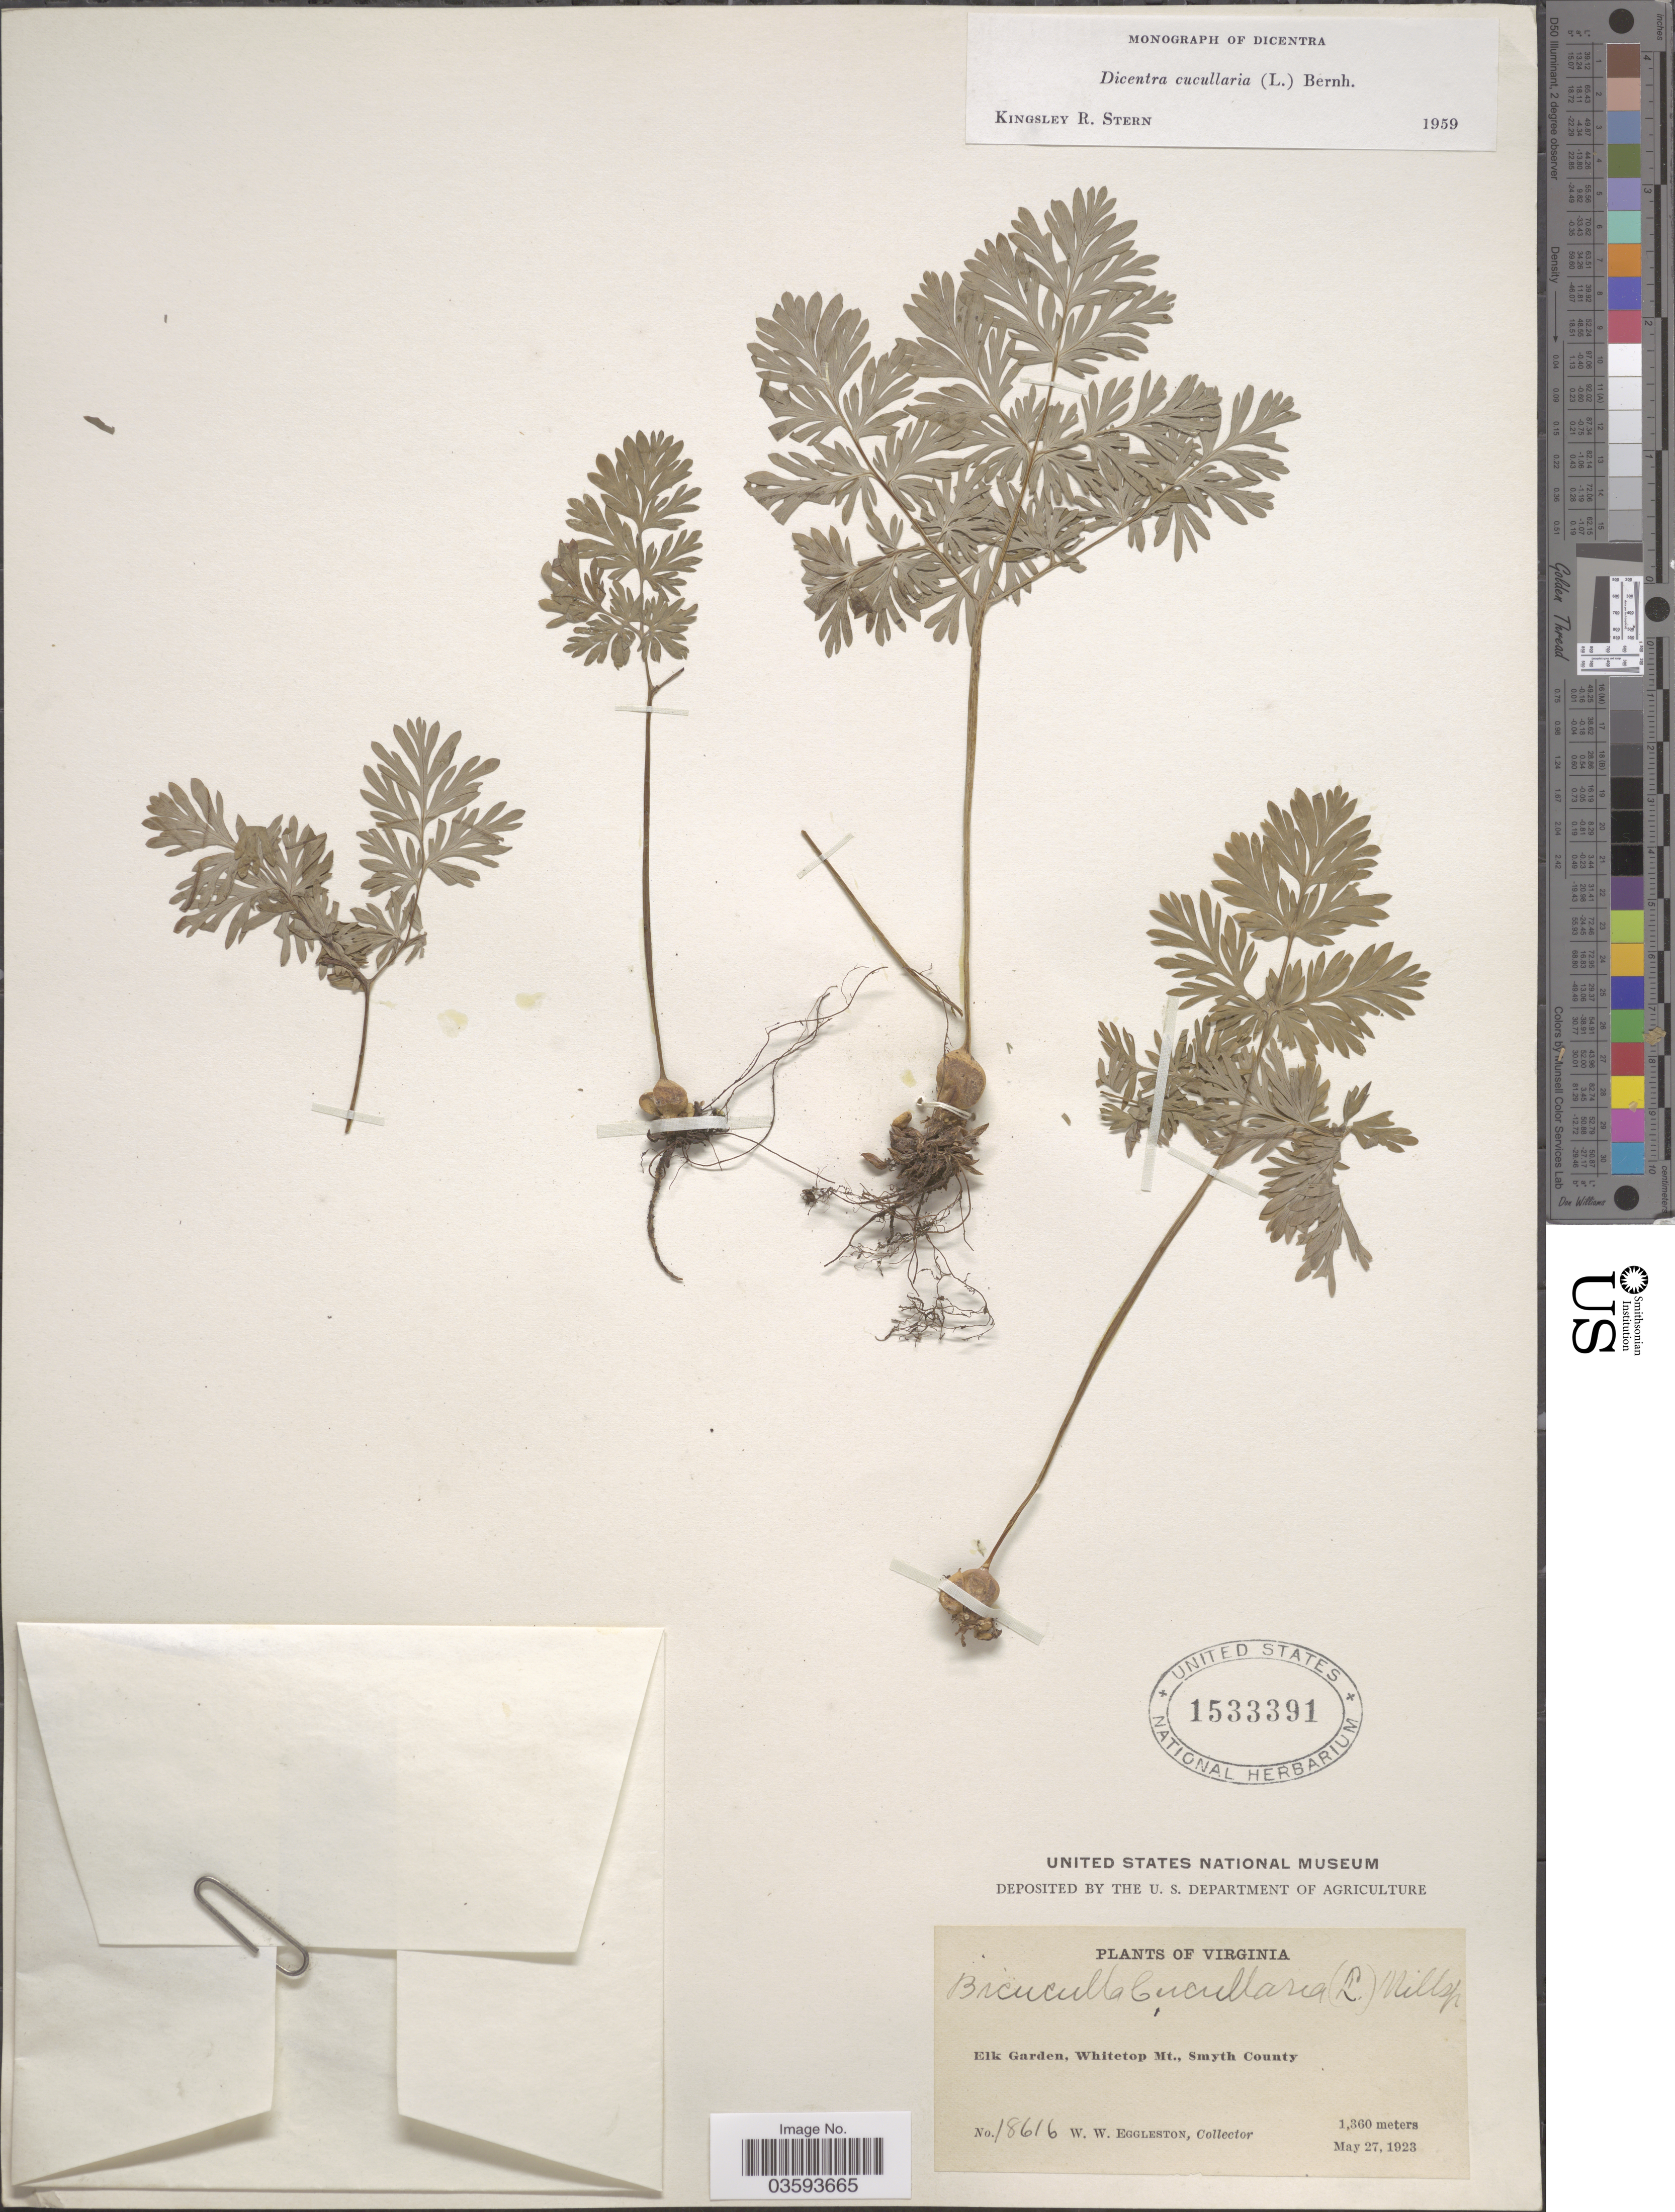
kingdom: Plantae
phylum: Tracheophyta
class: Magnoliopsida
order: Ranunculales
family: Papaveraceae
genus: Dicentra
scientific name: Dicentra cucullaria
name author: (L.) Bernh.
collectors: W. W. Eggleston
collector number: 18616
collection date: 1923-05-27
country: United States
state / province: Virginia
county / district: Smyth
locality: Elk Garden, Whitetop Mt., Smyth County.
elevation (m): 1360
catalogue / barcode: US 1533391